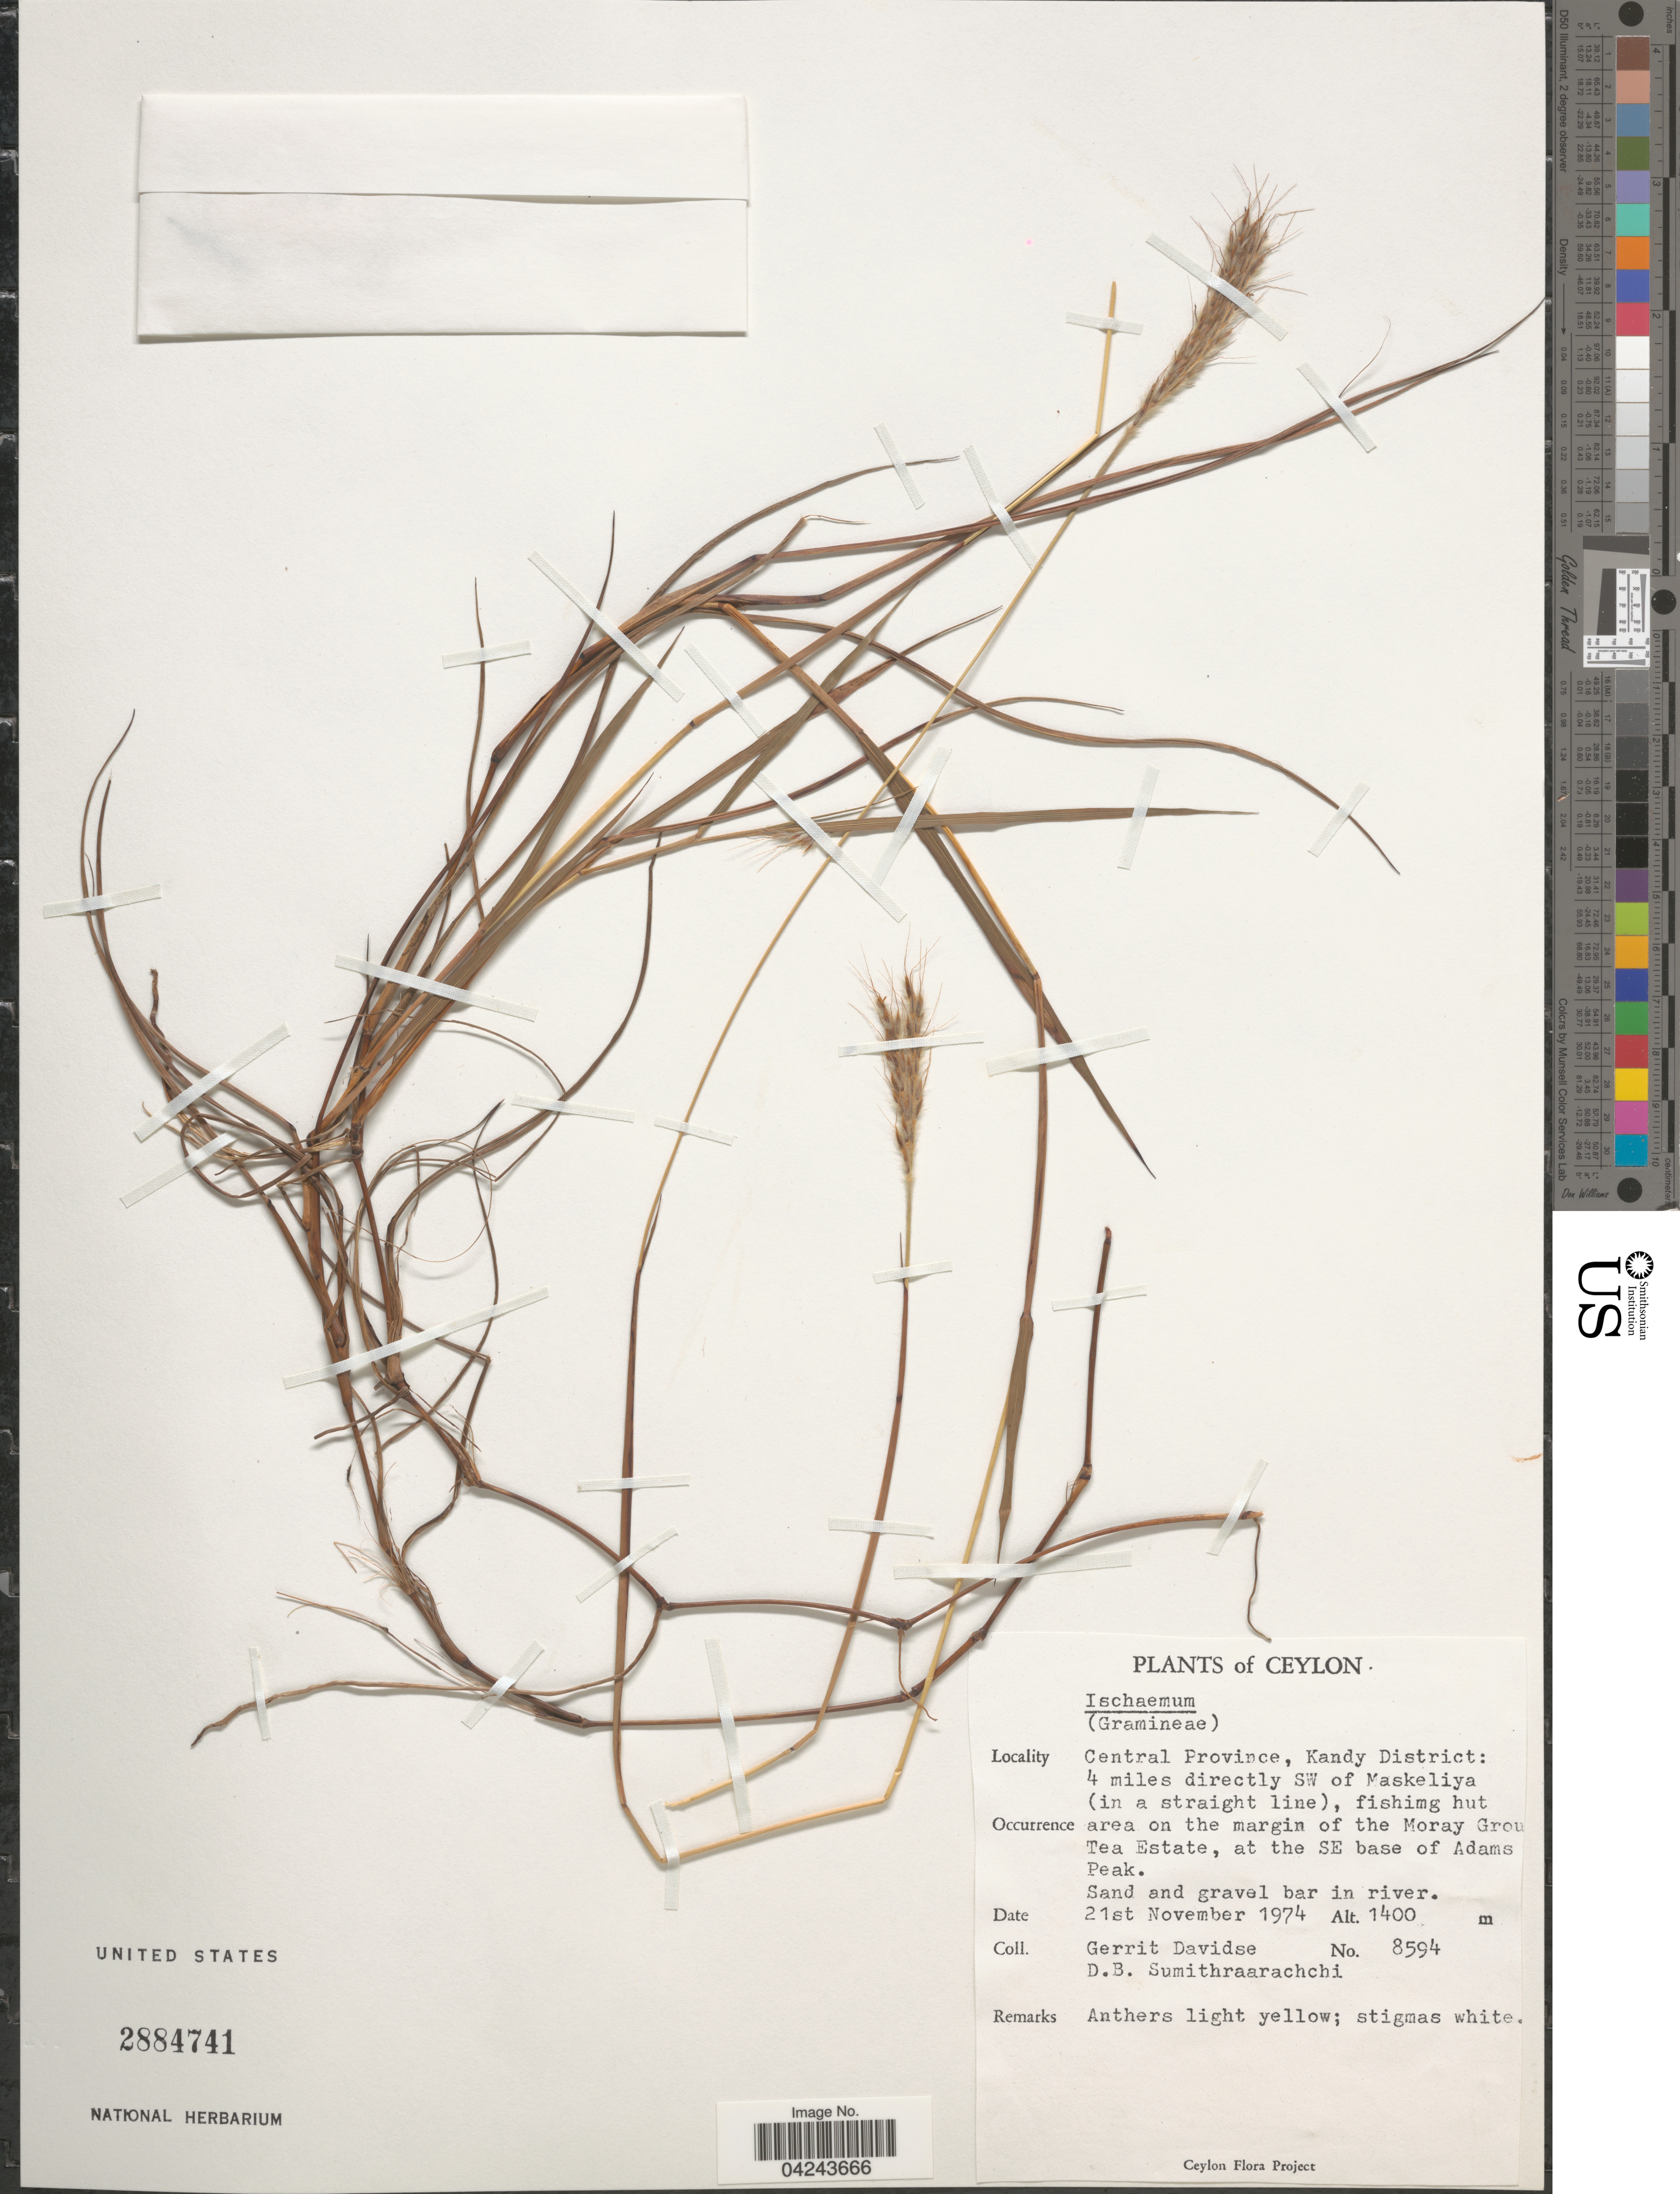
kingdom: Plantae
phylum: Tracheophyta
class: Liliopsida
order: Poales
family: Poaceae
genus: Ischaemum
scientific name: Ischaemum sp.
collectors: G. Davidse & D. B. Sumithraarachchi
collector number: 8594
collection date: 1974-11-21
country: Sri Lanka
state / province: Central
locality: Ceylon. Kandy District: 4 miles directly SW of Maskeliya (in a straight line), fishing hut area on the margin of the Moray Grou [illegible text] Tea Estate, at the SE base of Adams Peak.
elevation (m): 1400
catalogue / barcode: US 2884741